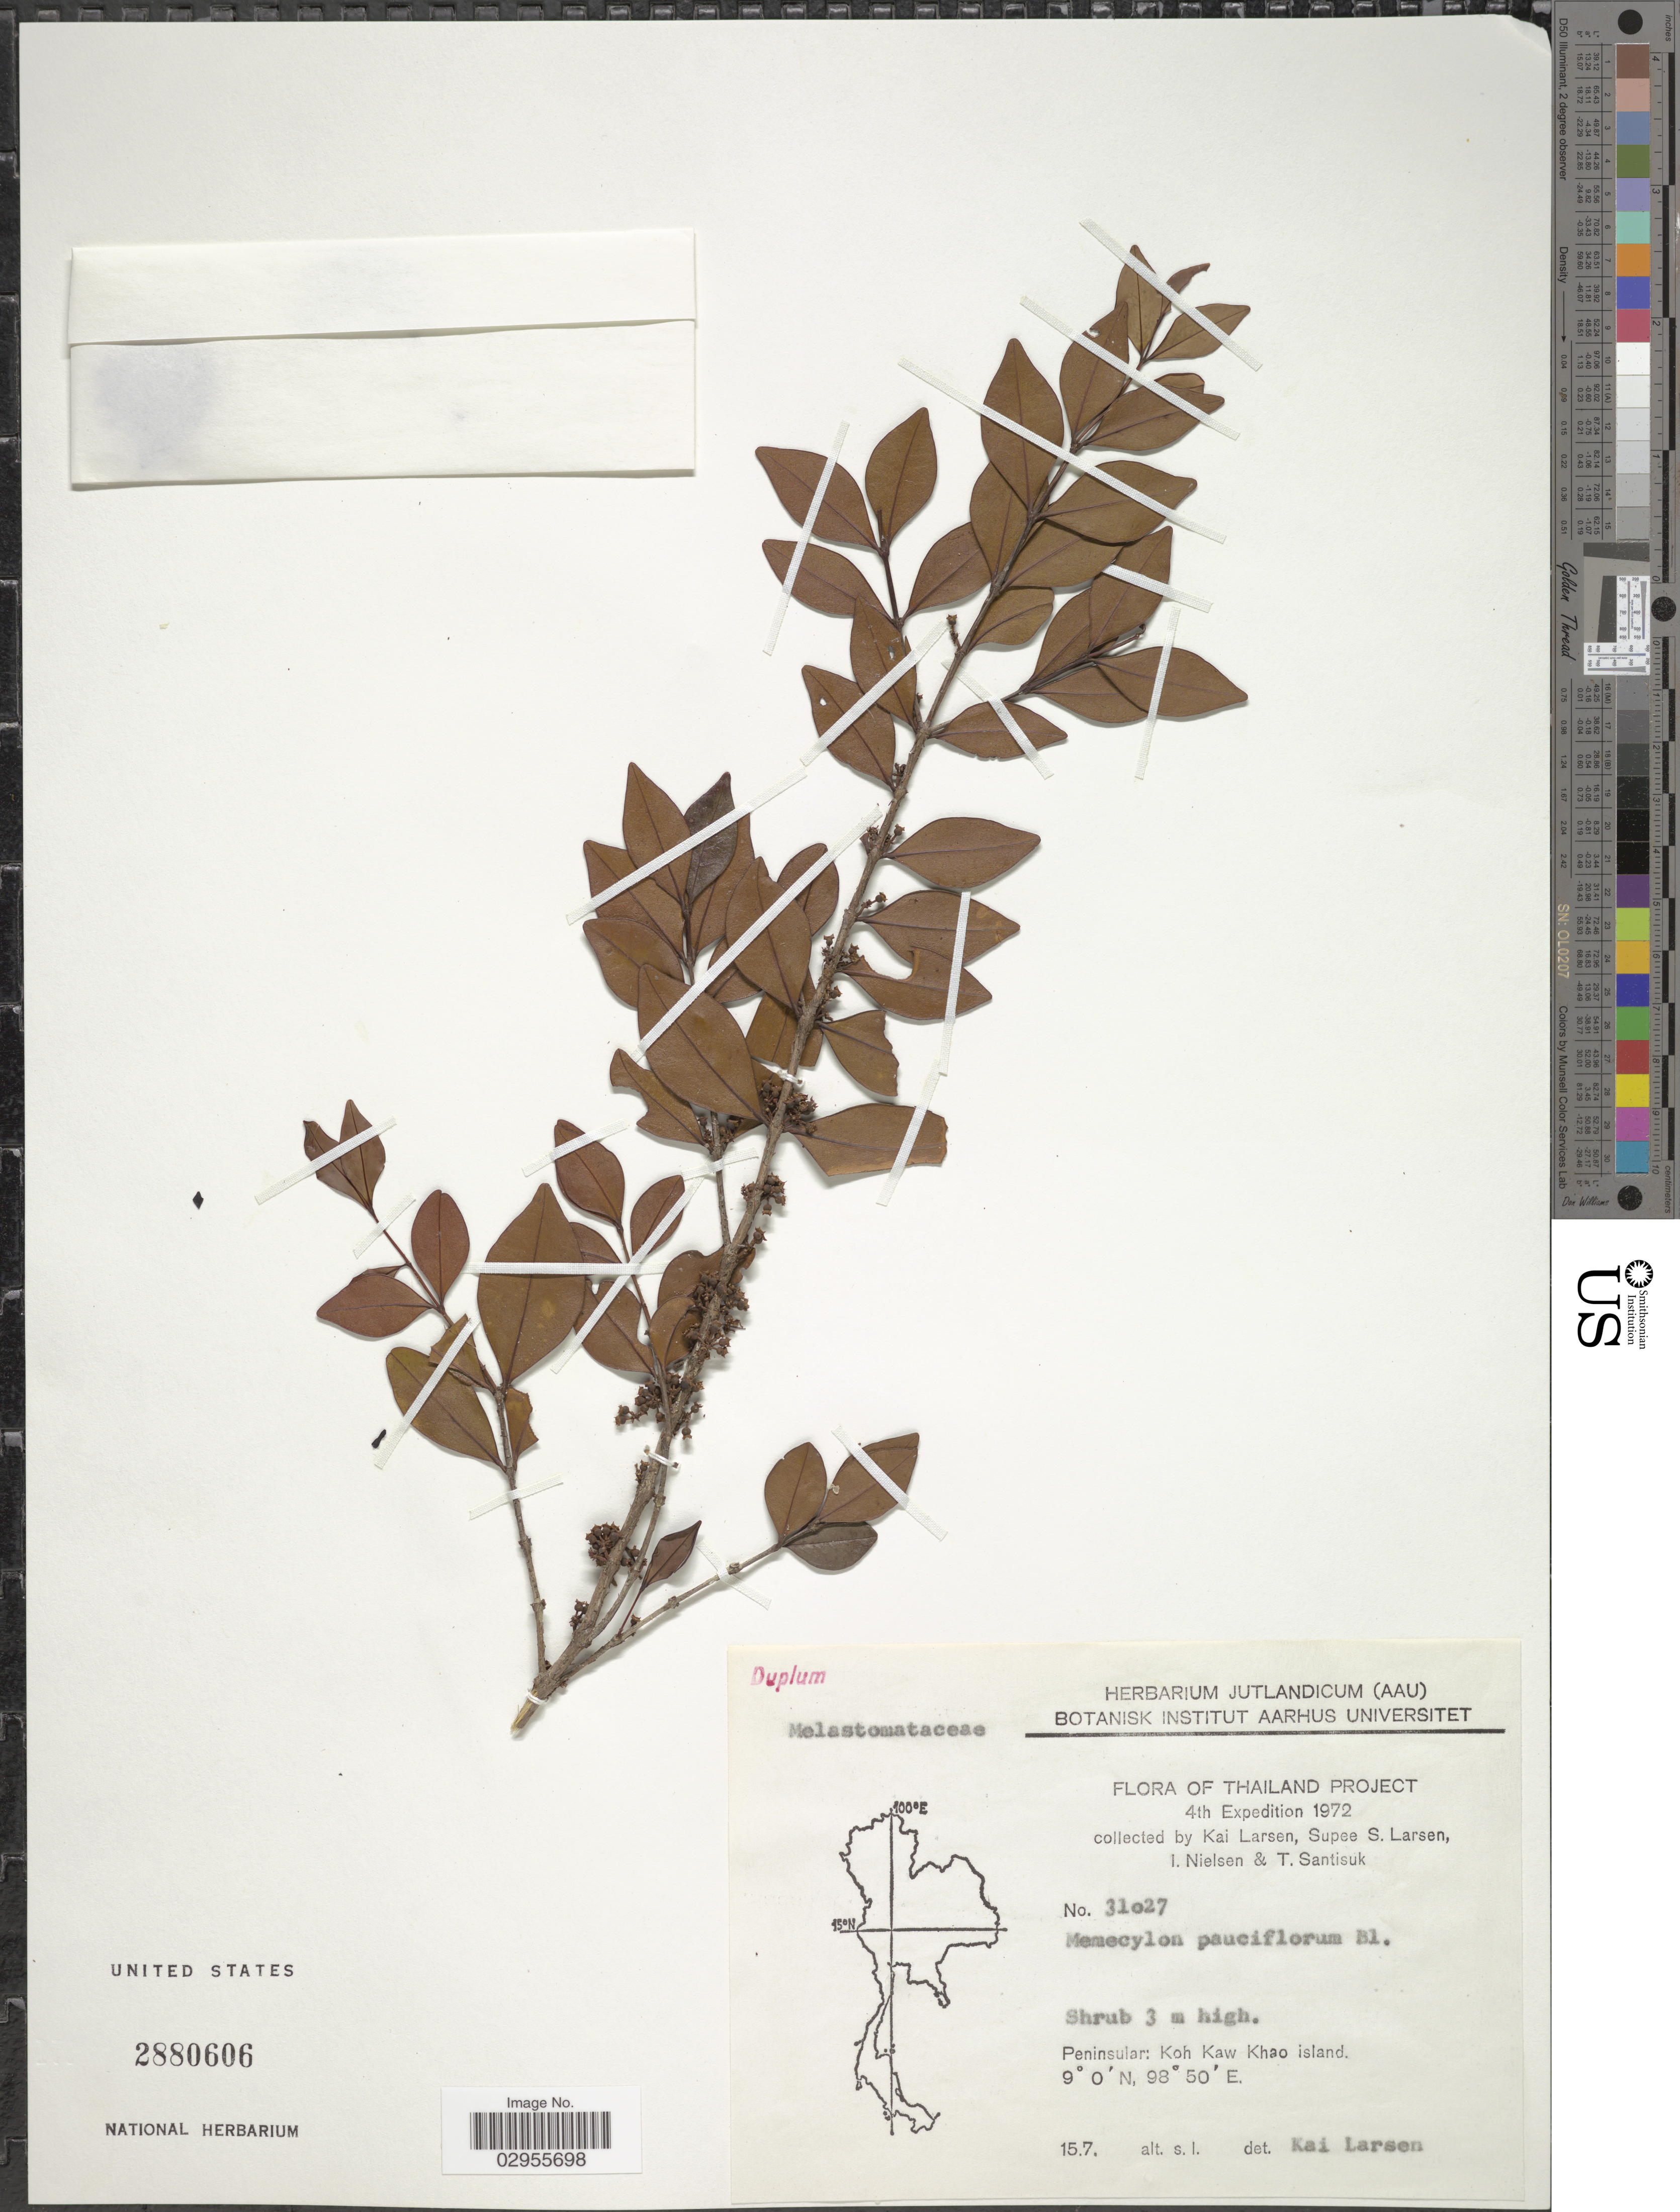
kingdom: Plantae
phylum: Tracheophyta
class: Magnoliopsida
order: Myrtales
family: Melastomataceae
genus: Memecylon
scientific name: Memecylon pauciflorum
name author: Blume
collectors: K. Larsen, S. Larsen, I. Nielsen & T. Santisuk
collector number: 31027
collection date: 1972-07-17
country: Thailand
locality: Peninsular: Koh Kaw Khao island.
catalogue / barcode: US 2880606